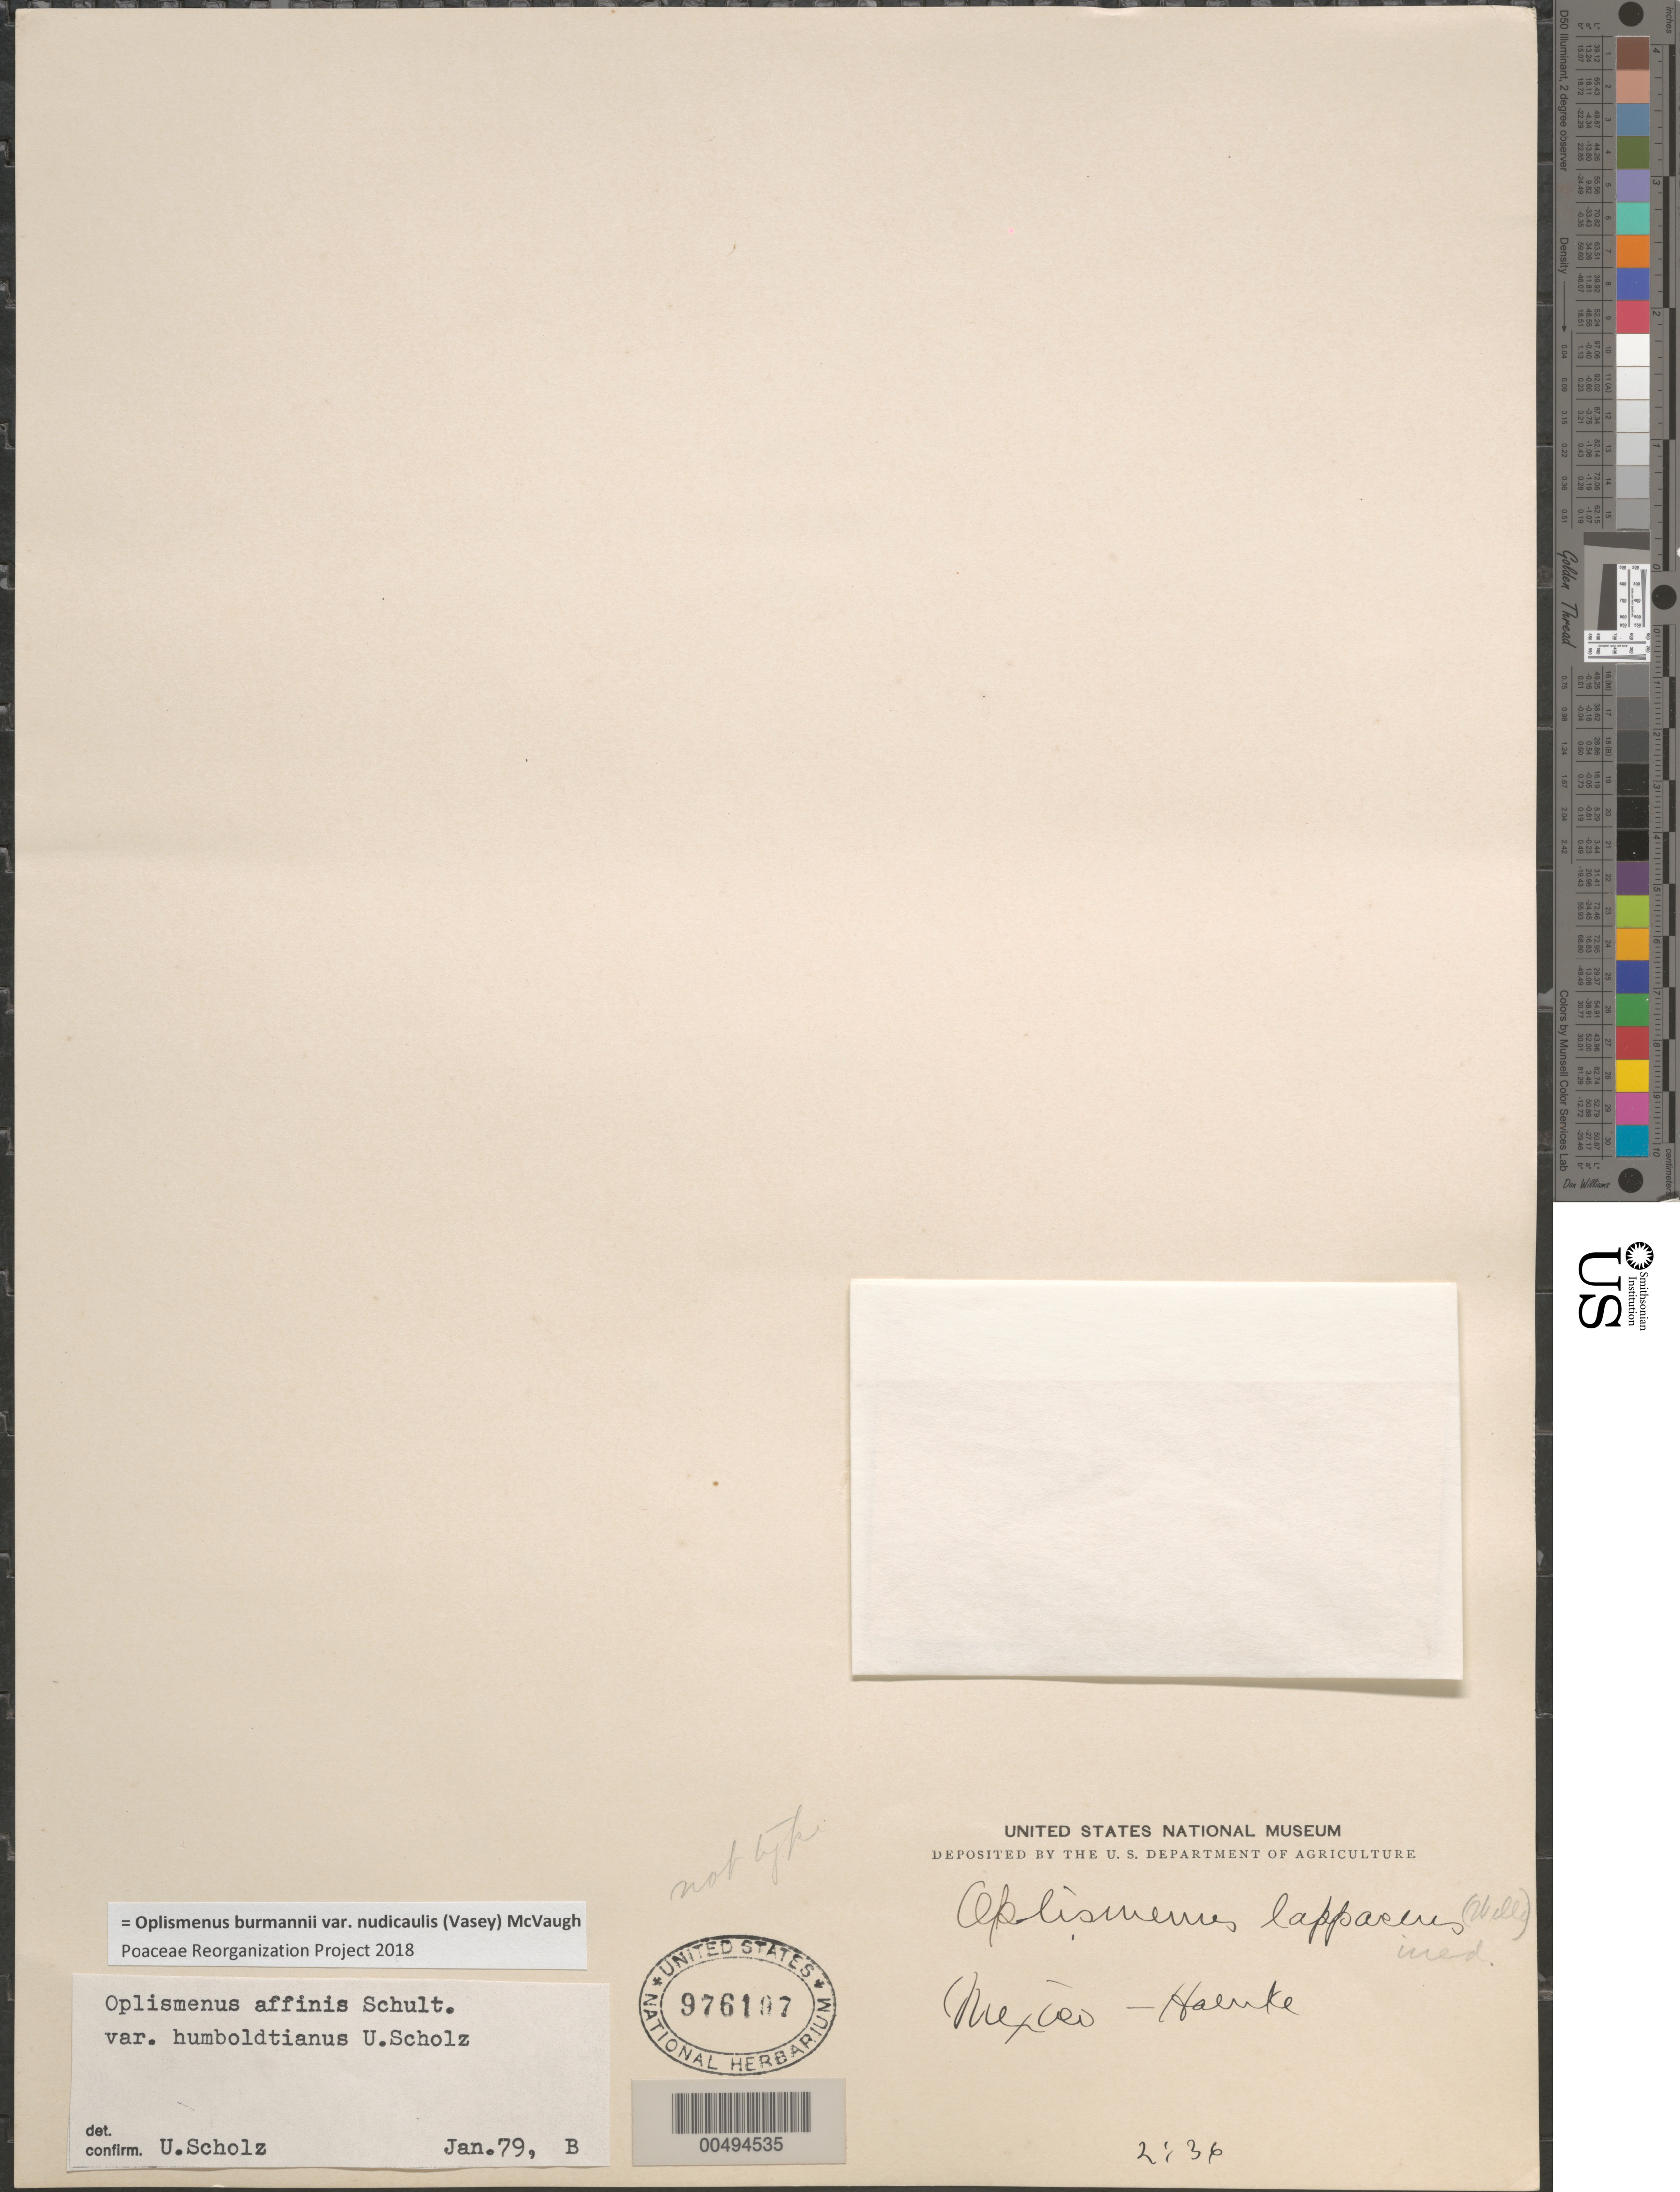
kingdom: Plantae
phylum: Tracheophyta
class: Liliopsida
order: Poales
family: Poaceae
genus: Oplismenus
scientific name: Oplismenus burmannii var. nudicaulis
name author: (Vasey) McVaugh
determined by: Poaceae Reorganization Project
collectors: T. P. X. Haenke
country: Mexico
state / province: Durango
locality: San Ramon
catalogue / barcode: US 976107